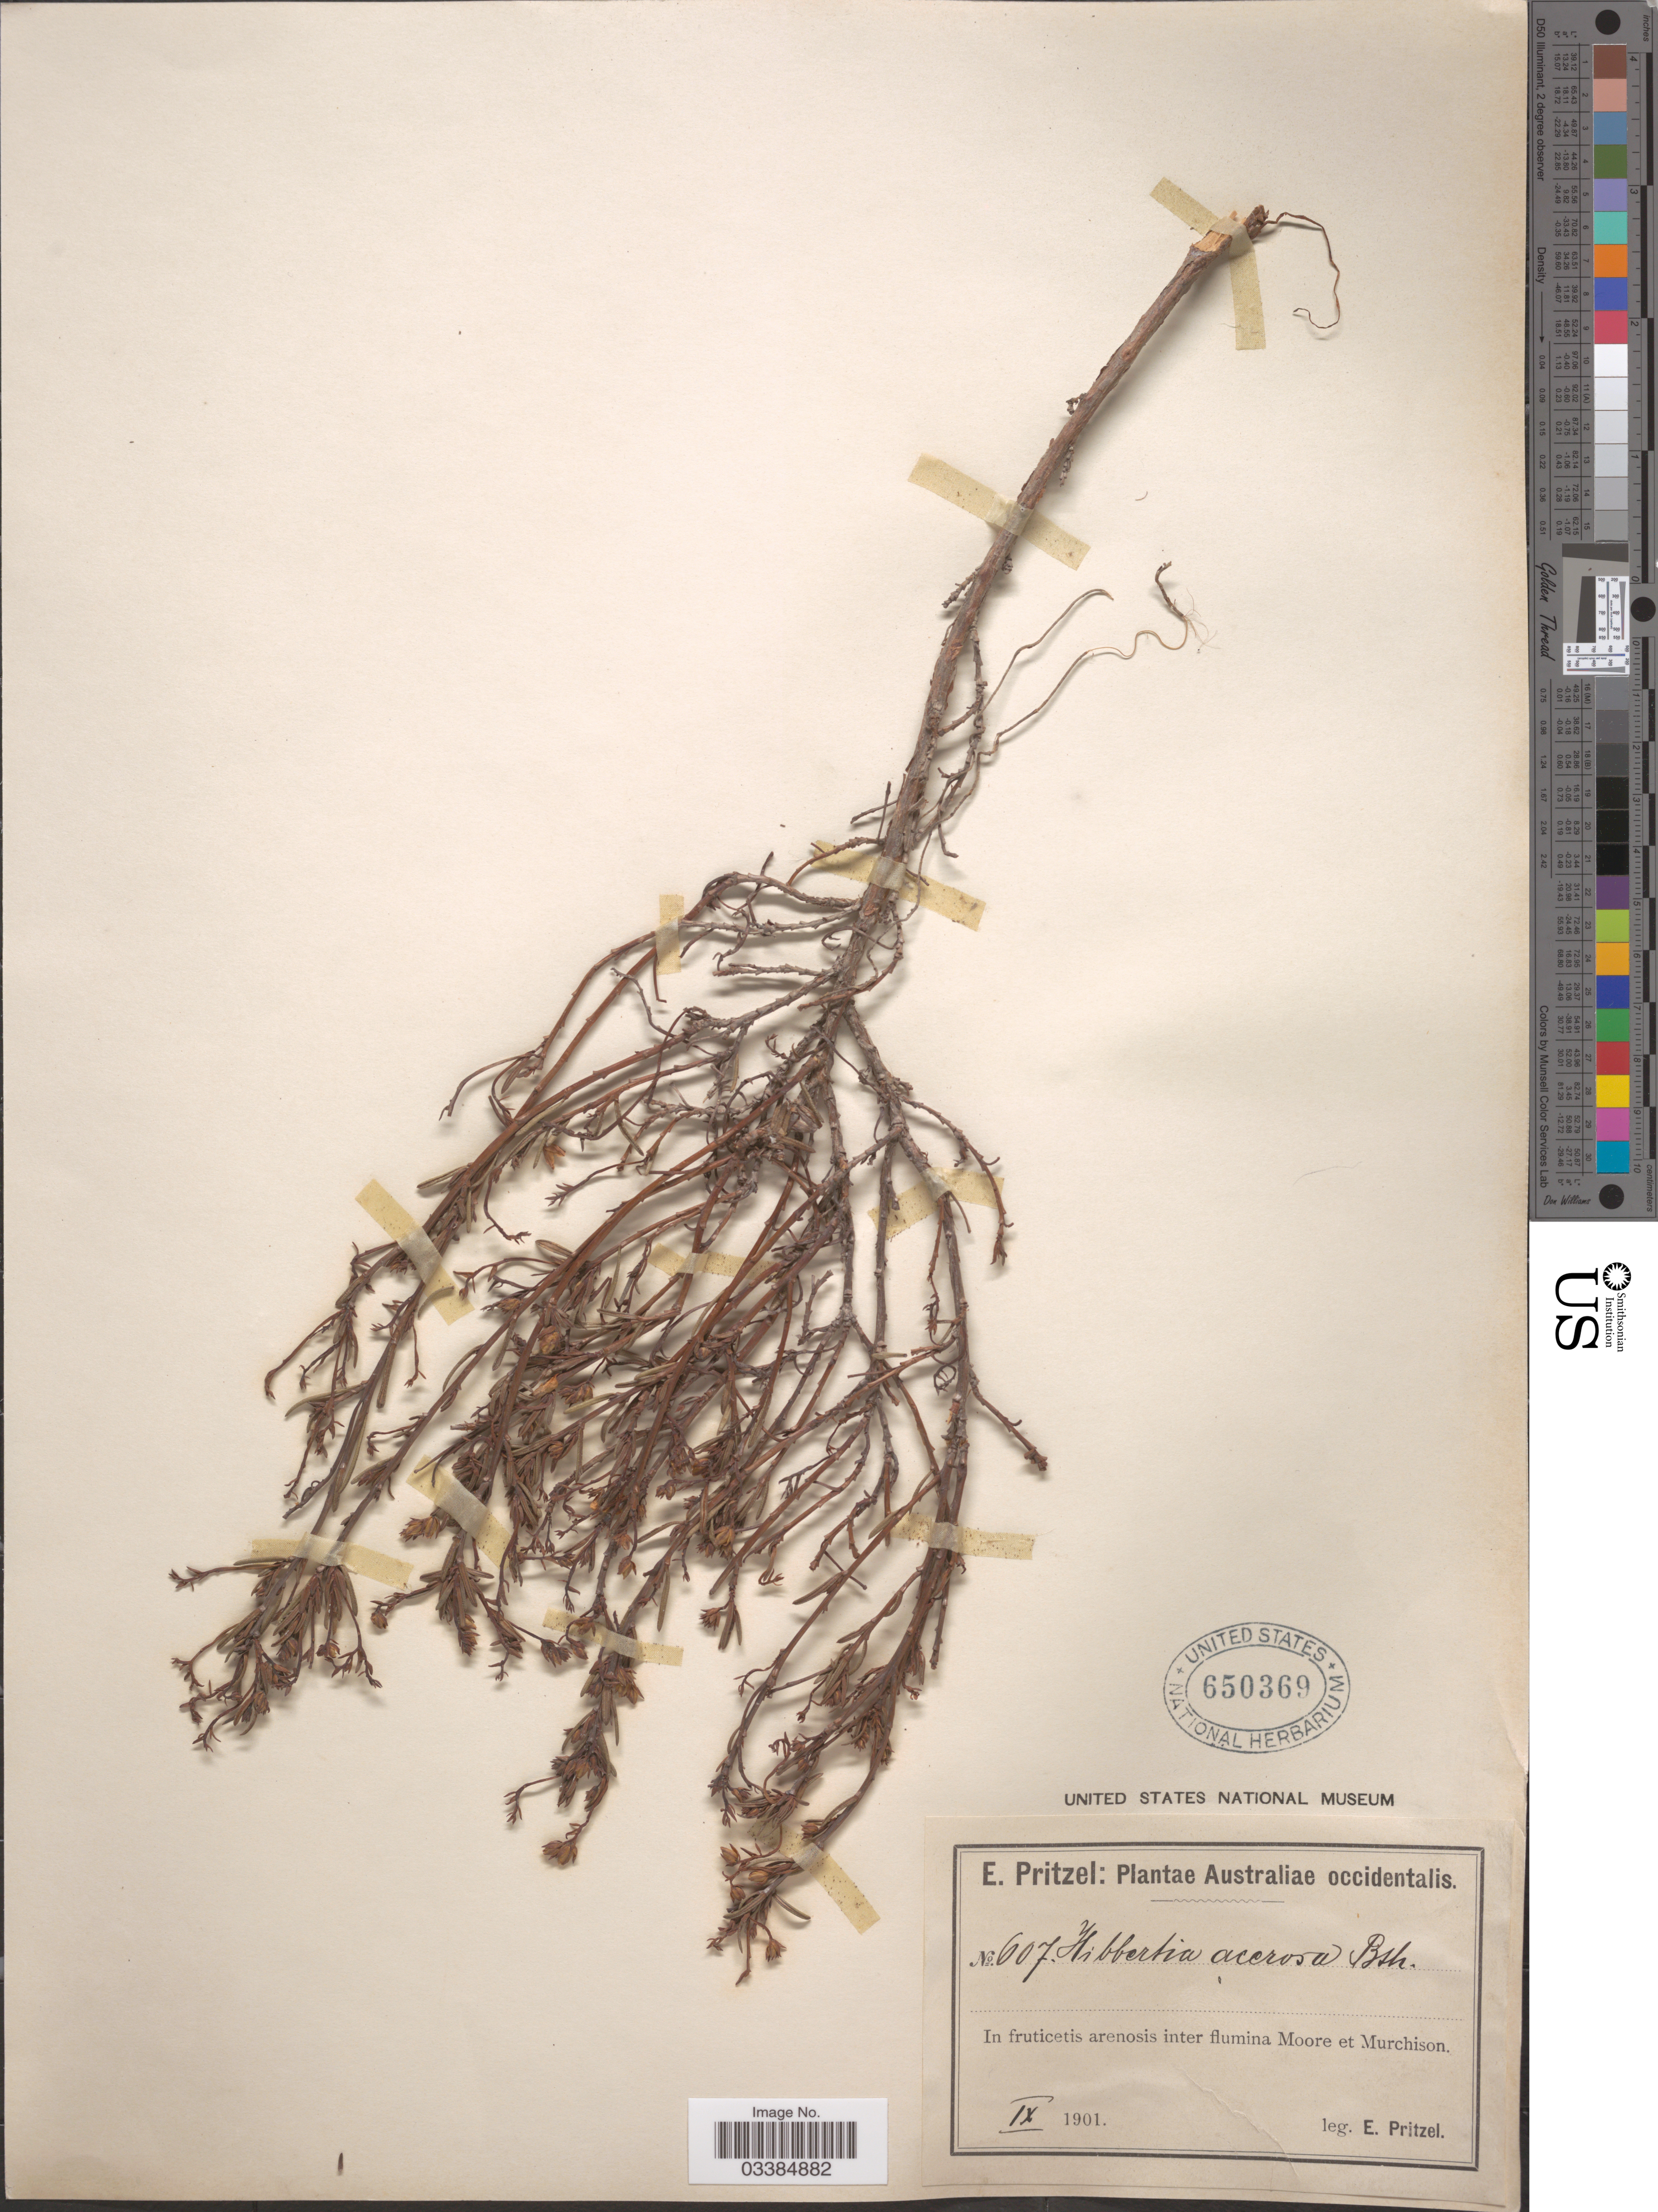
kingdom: Plantae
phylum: Tracheophyta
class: Magnoliopsida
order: Dilleniales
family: Dilleniaceae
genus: Hibbertia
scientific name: Hibbertia acerosa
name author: Benth.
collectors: E. G. Pritzel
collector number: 607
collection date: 1901-09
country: Australia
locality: Australiae occidentalis. In fruticetis arenosis inter flumina Moore et Murchison.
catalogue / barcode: US 650369